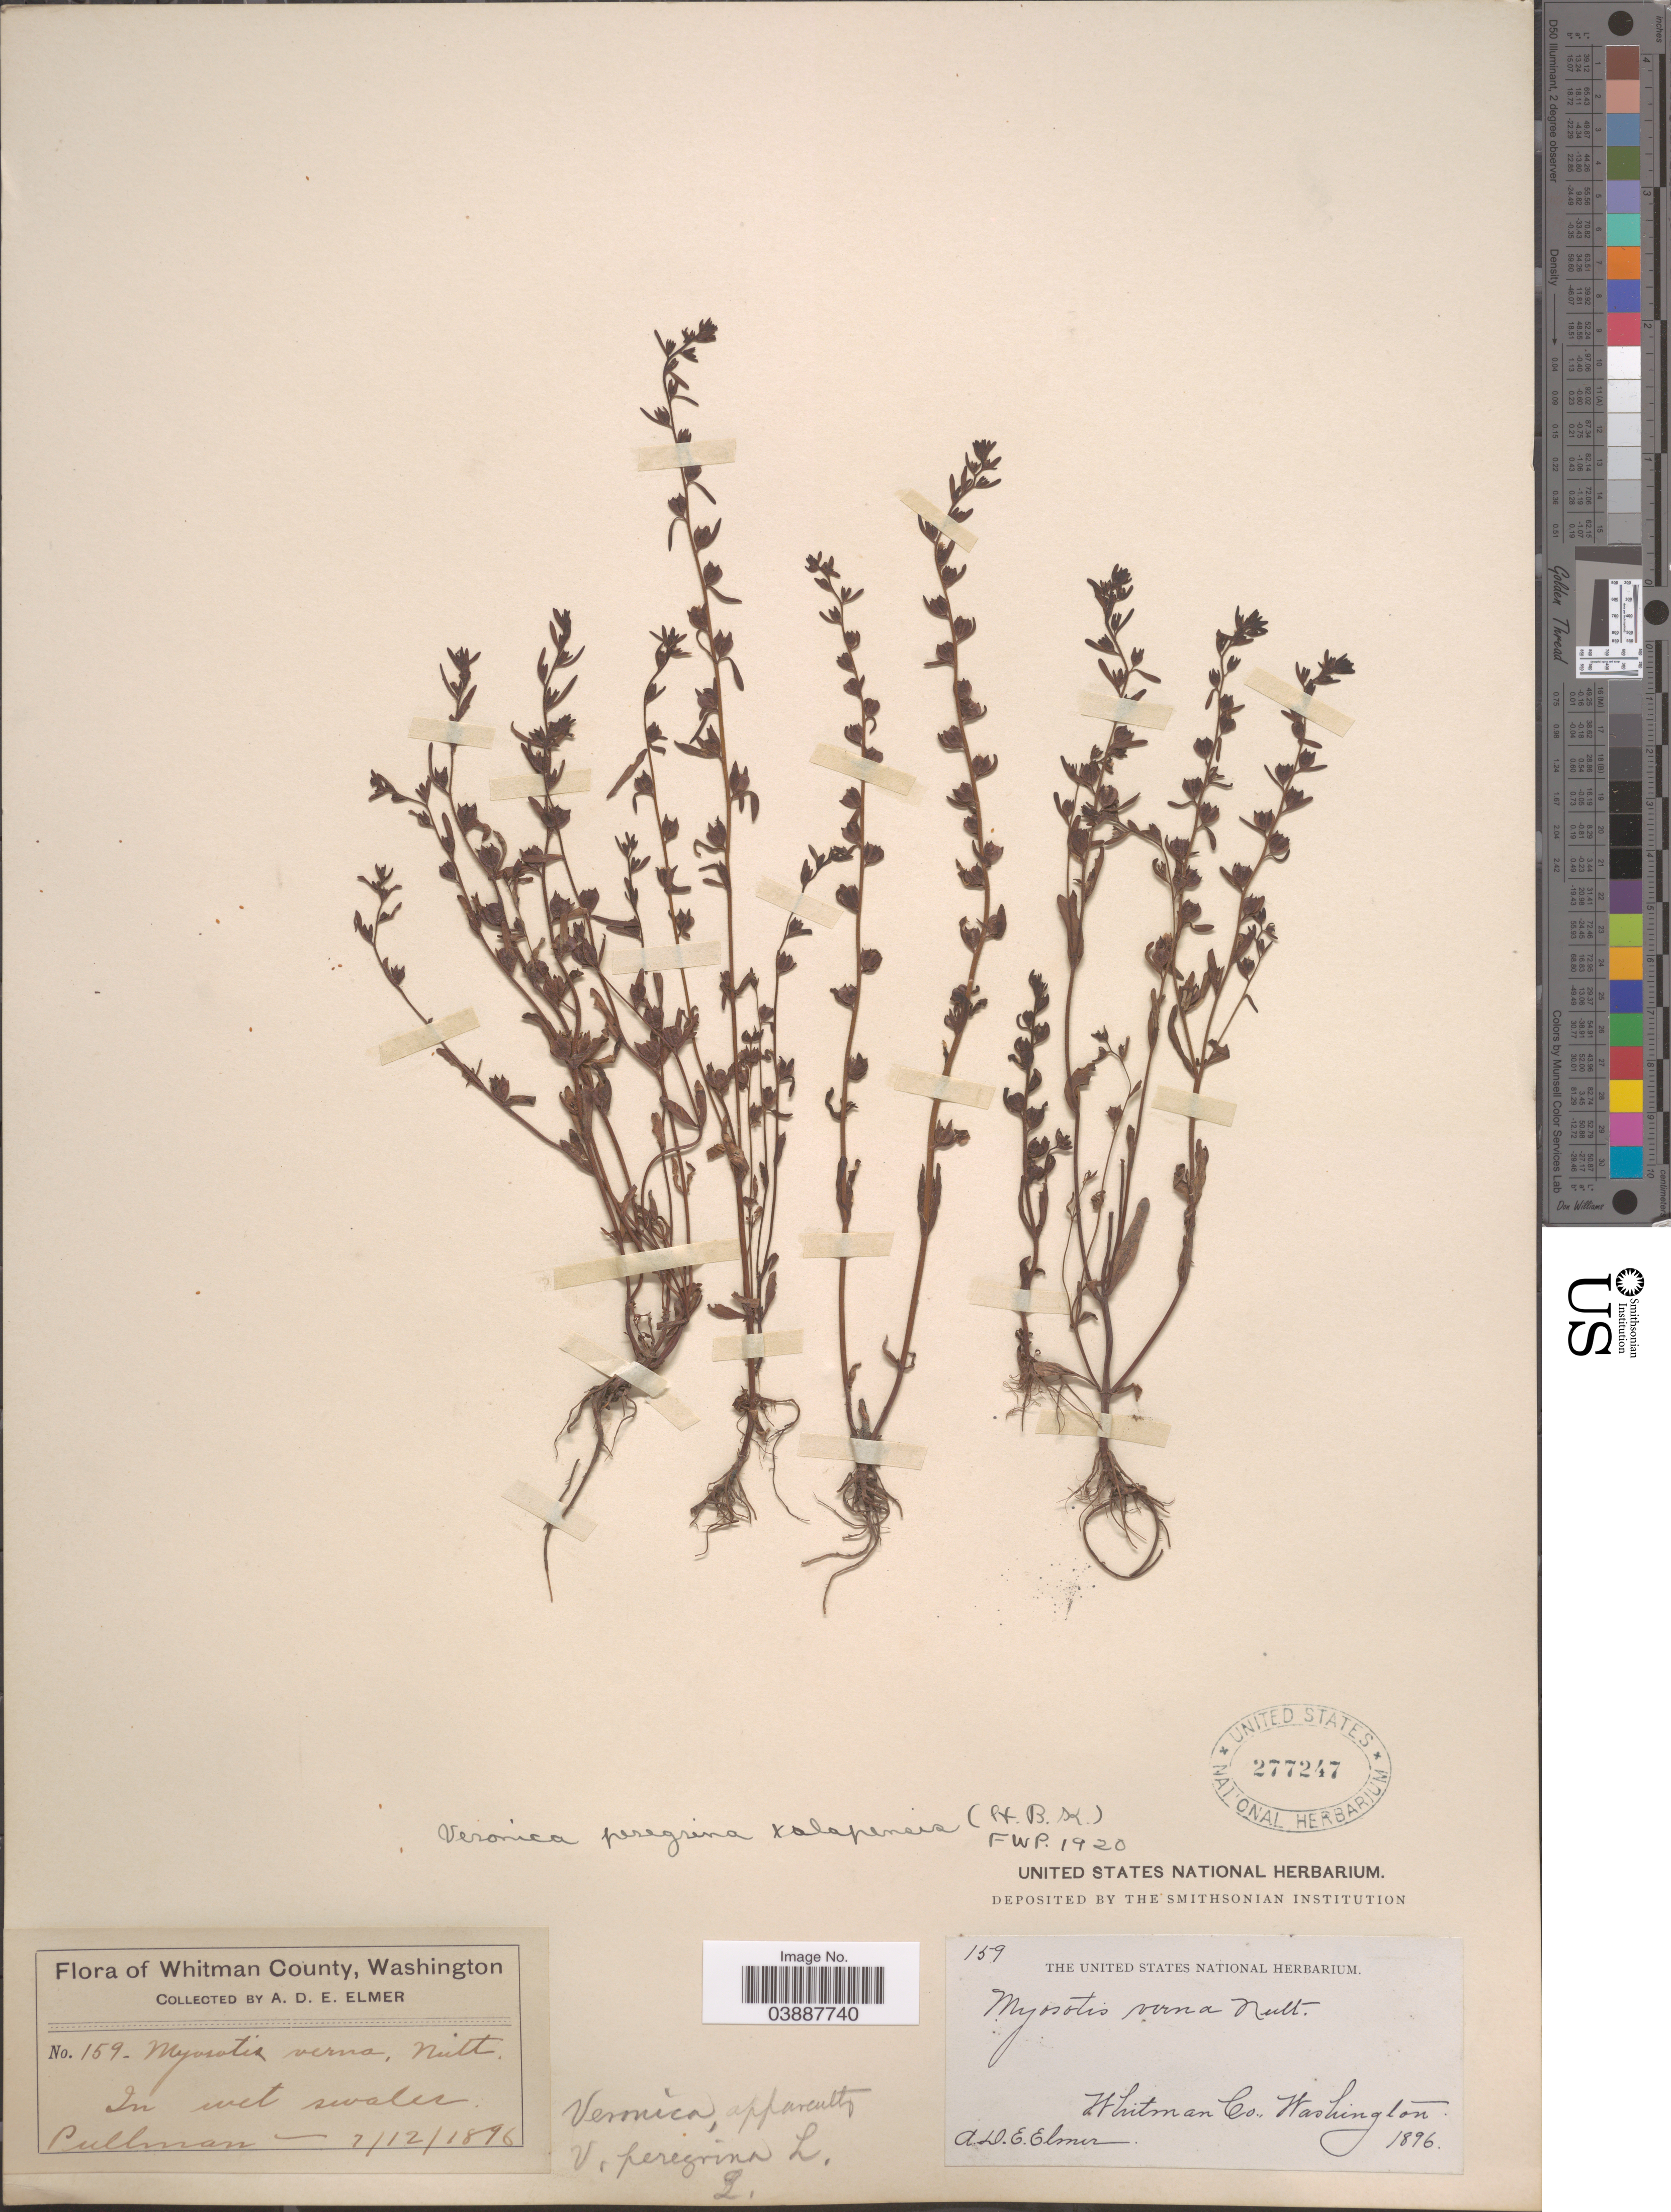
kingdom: Plantae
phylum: Tracheophyta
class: Magnoliopsida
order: Lamiales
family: Plantaginaceae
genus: Veronica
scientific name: Veronica peregrina var. xalapensis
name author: Kunth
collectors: A. D. E. Elmer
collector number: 159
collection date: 1896-02-12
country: United States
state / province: Washington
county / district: Whitman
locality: Whitman County. Pullman.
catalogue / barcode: US 277247